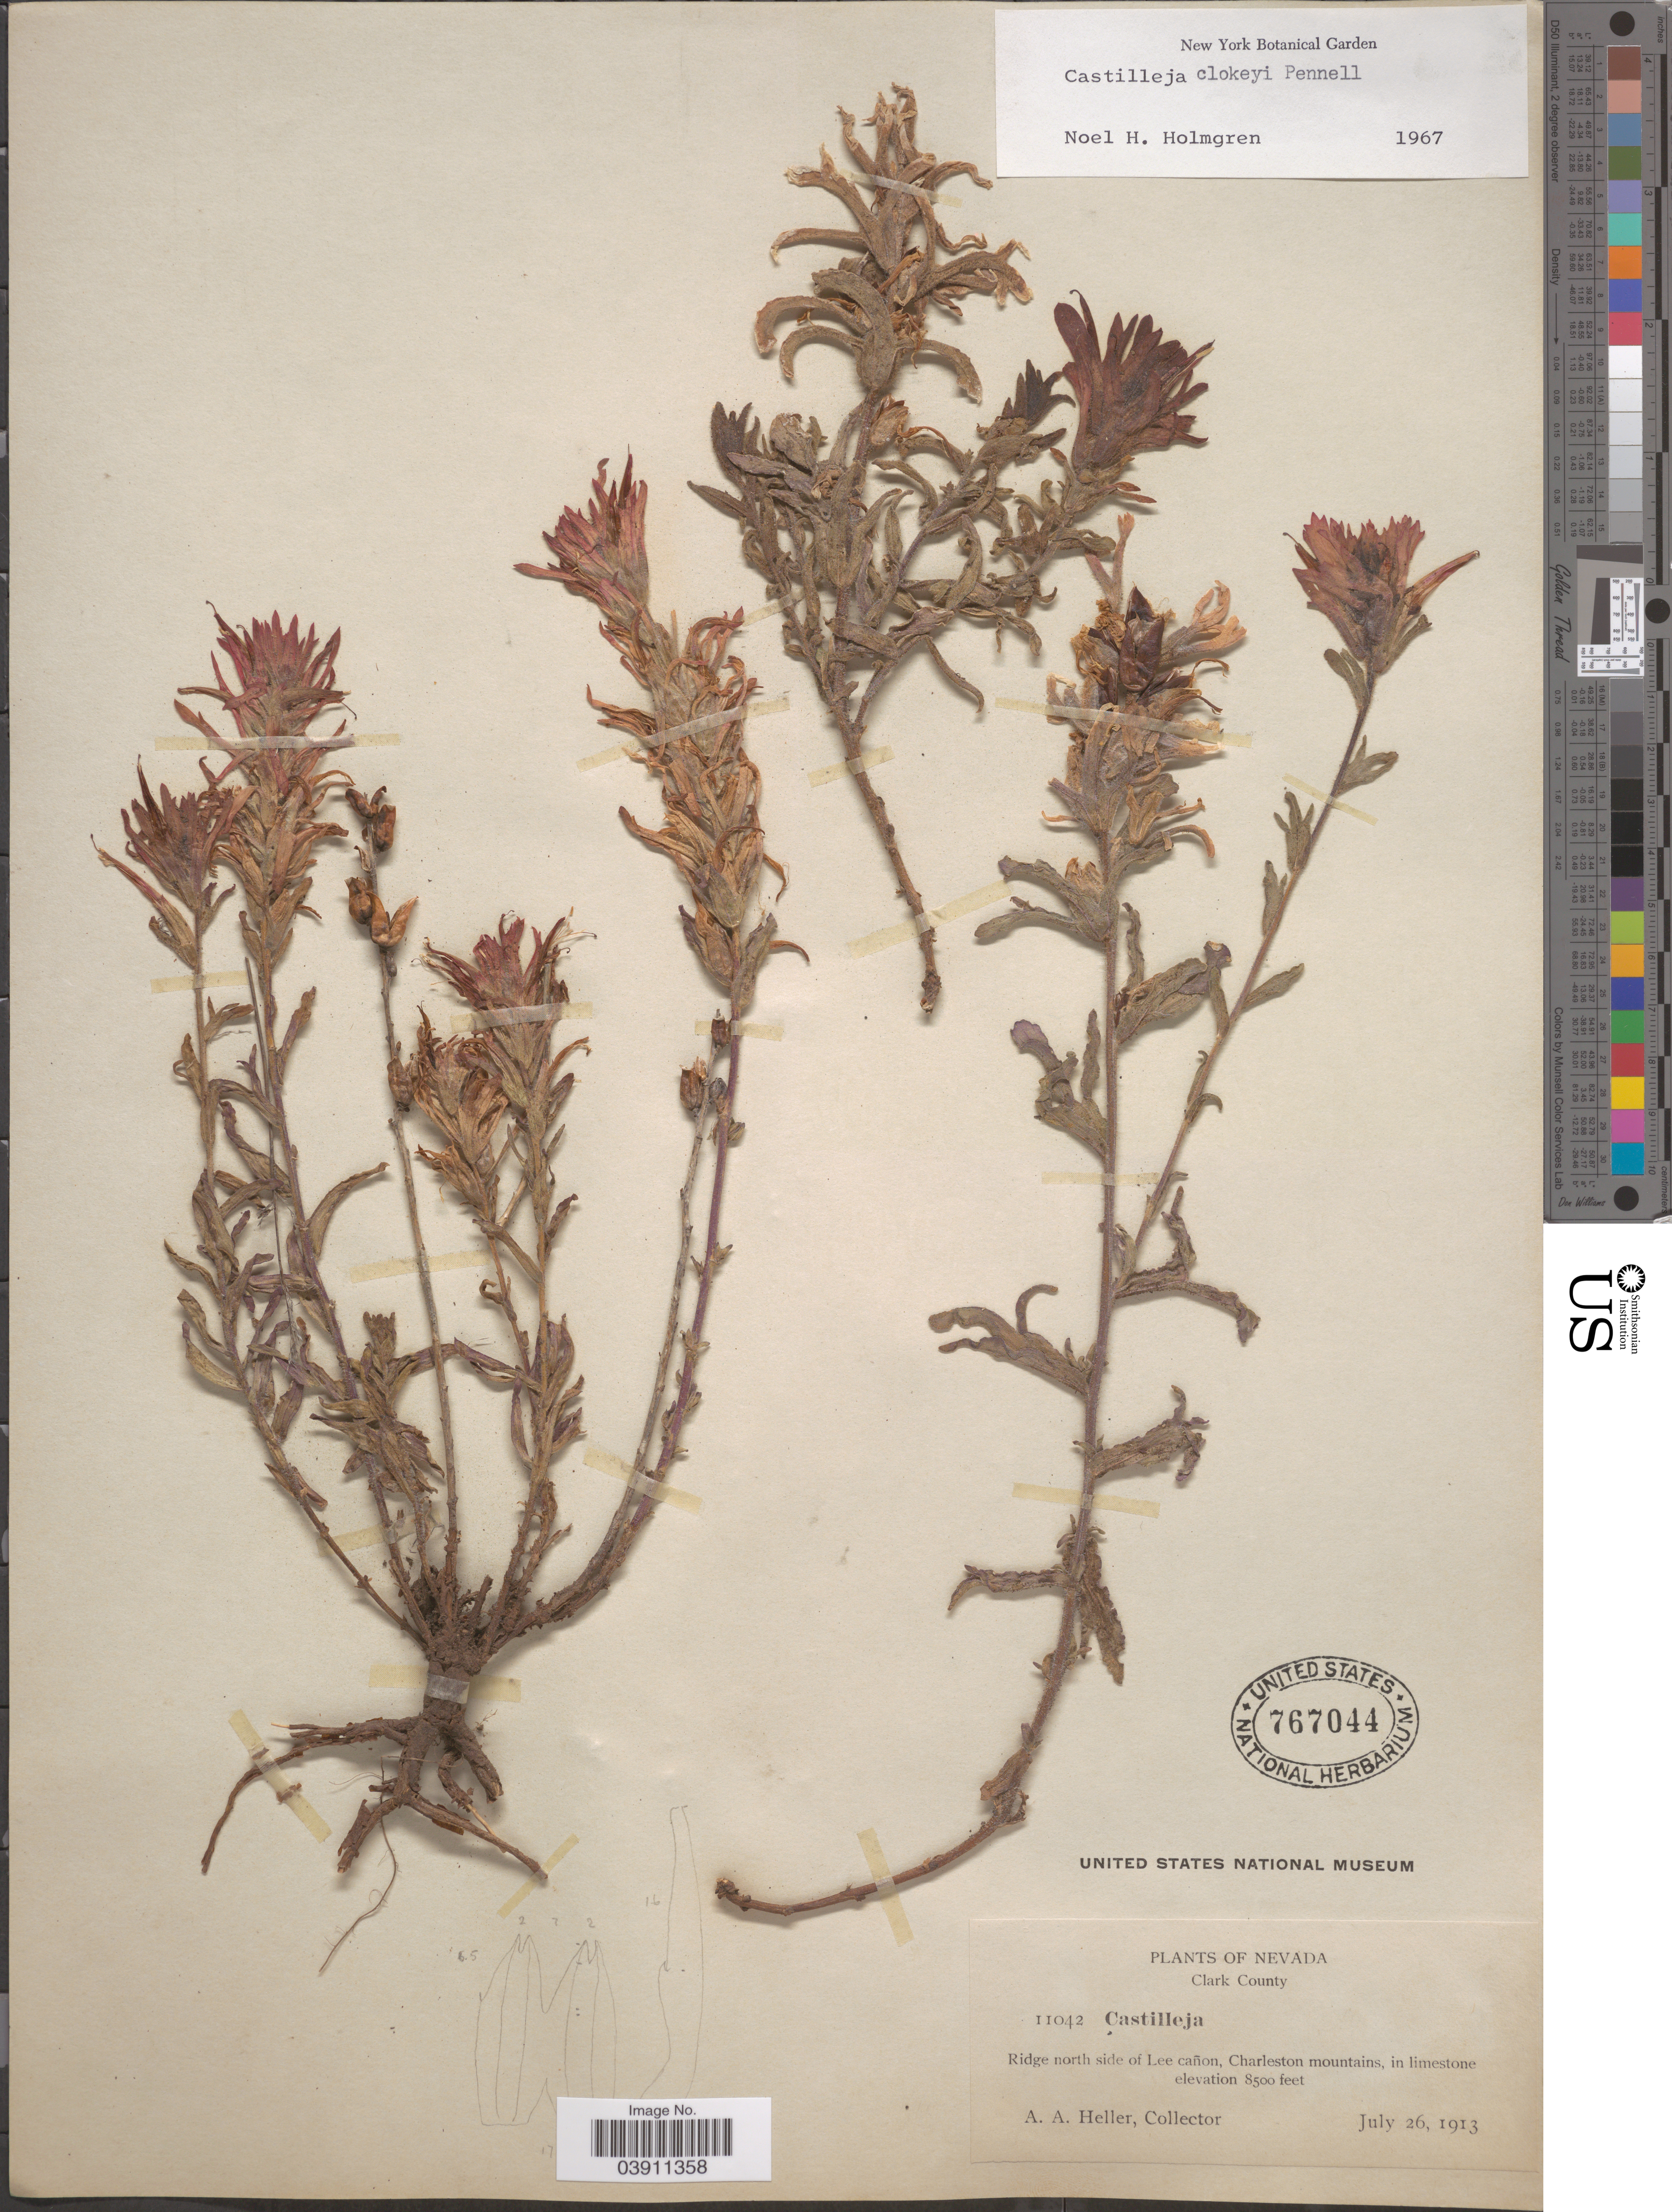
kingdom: Plantae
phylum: Tracheophyta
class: Magnoliopsida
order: Lamiales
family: Orobanchaceae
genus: Castilleja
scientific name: Castilleja clokeyi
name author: Pennell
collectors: A. A. Heller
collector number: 11042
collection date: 1913-07-26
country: United States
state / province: Nevada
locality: Clark County. Ridge north side of Lee cañon, Charleston mountains, in limestone.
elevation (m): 2591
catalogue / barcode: US 767044